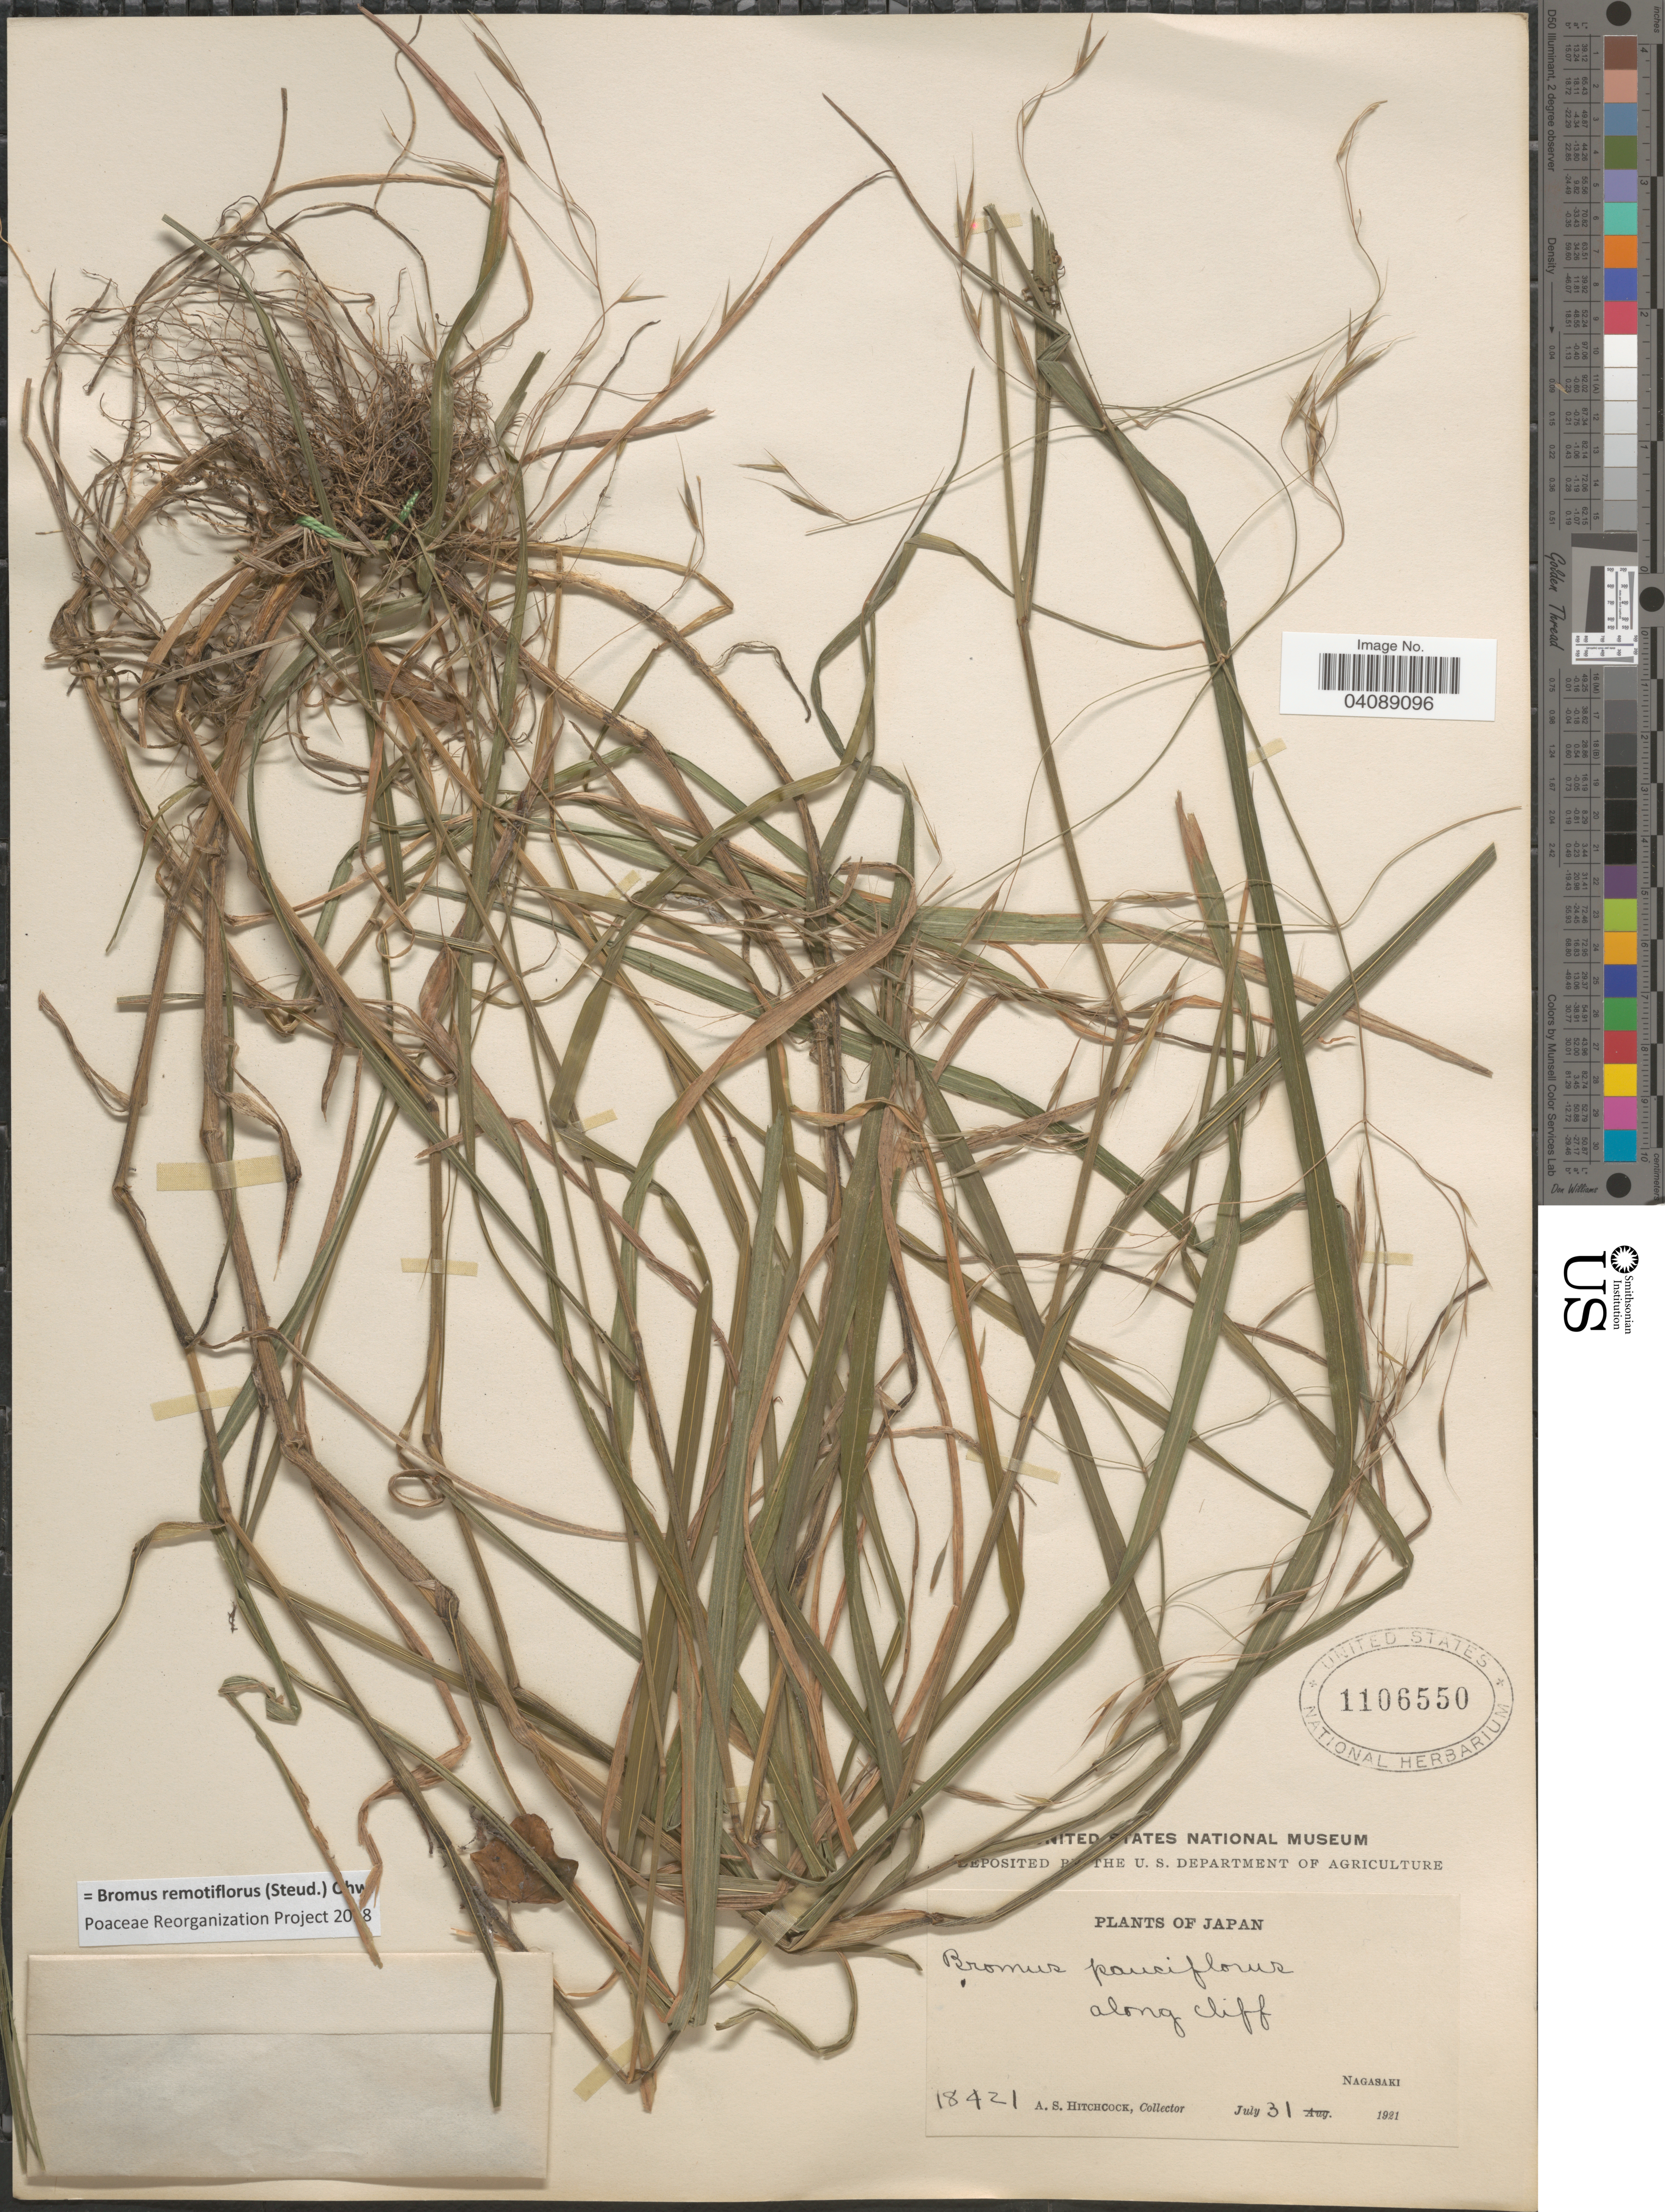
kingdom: Plantae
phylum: Tracheophyta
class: Liliopsida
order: Poales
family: Poaceae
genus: Bromus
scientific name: Bromus remotiflorus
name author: (Steud.) Ohwi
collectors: A. S. Hitchcock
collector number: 18421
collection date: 1921-07-31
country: Japan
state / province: Nagasaki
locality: Along cliff.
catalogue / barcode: US 1106550